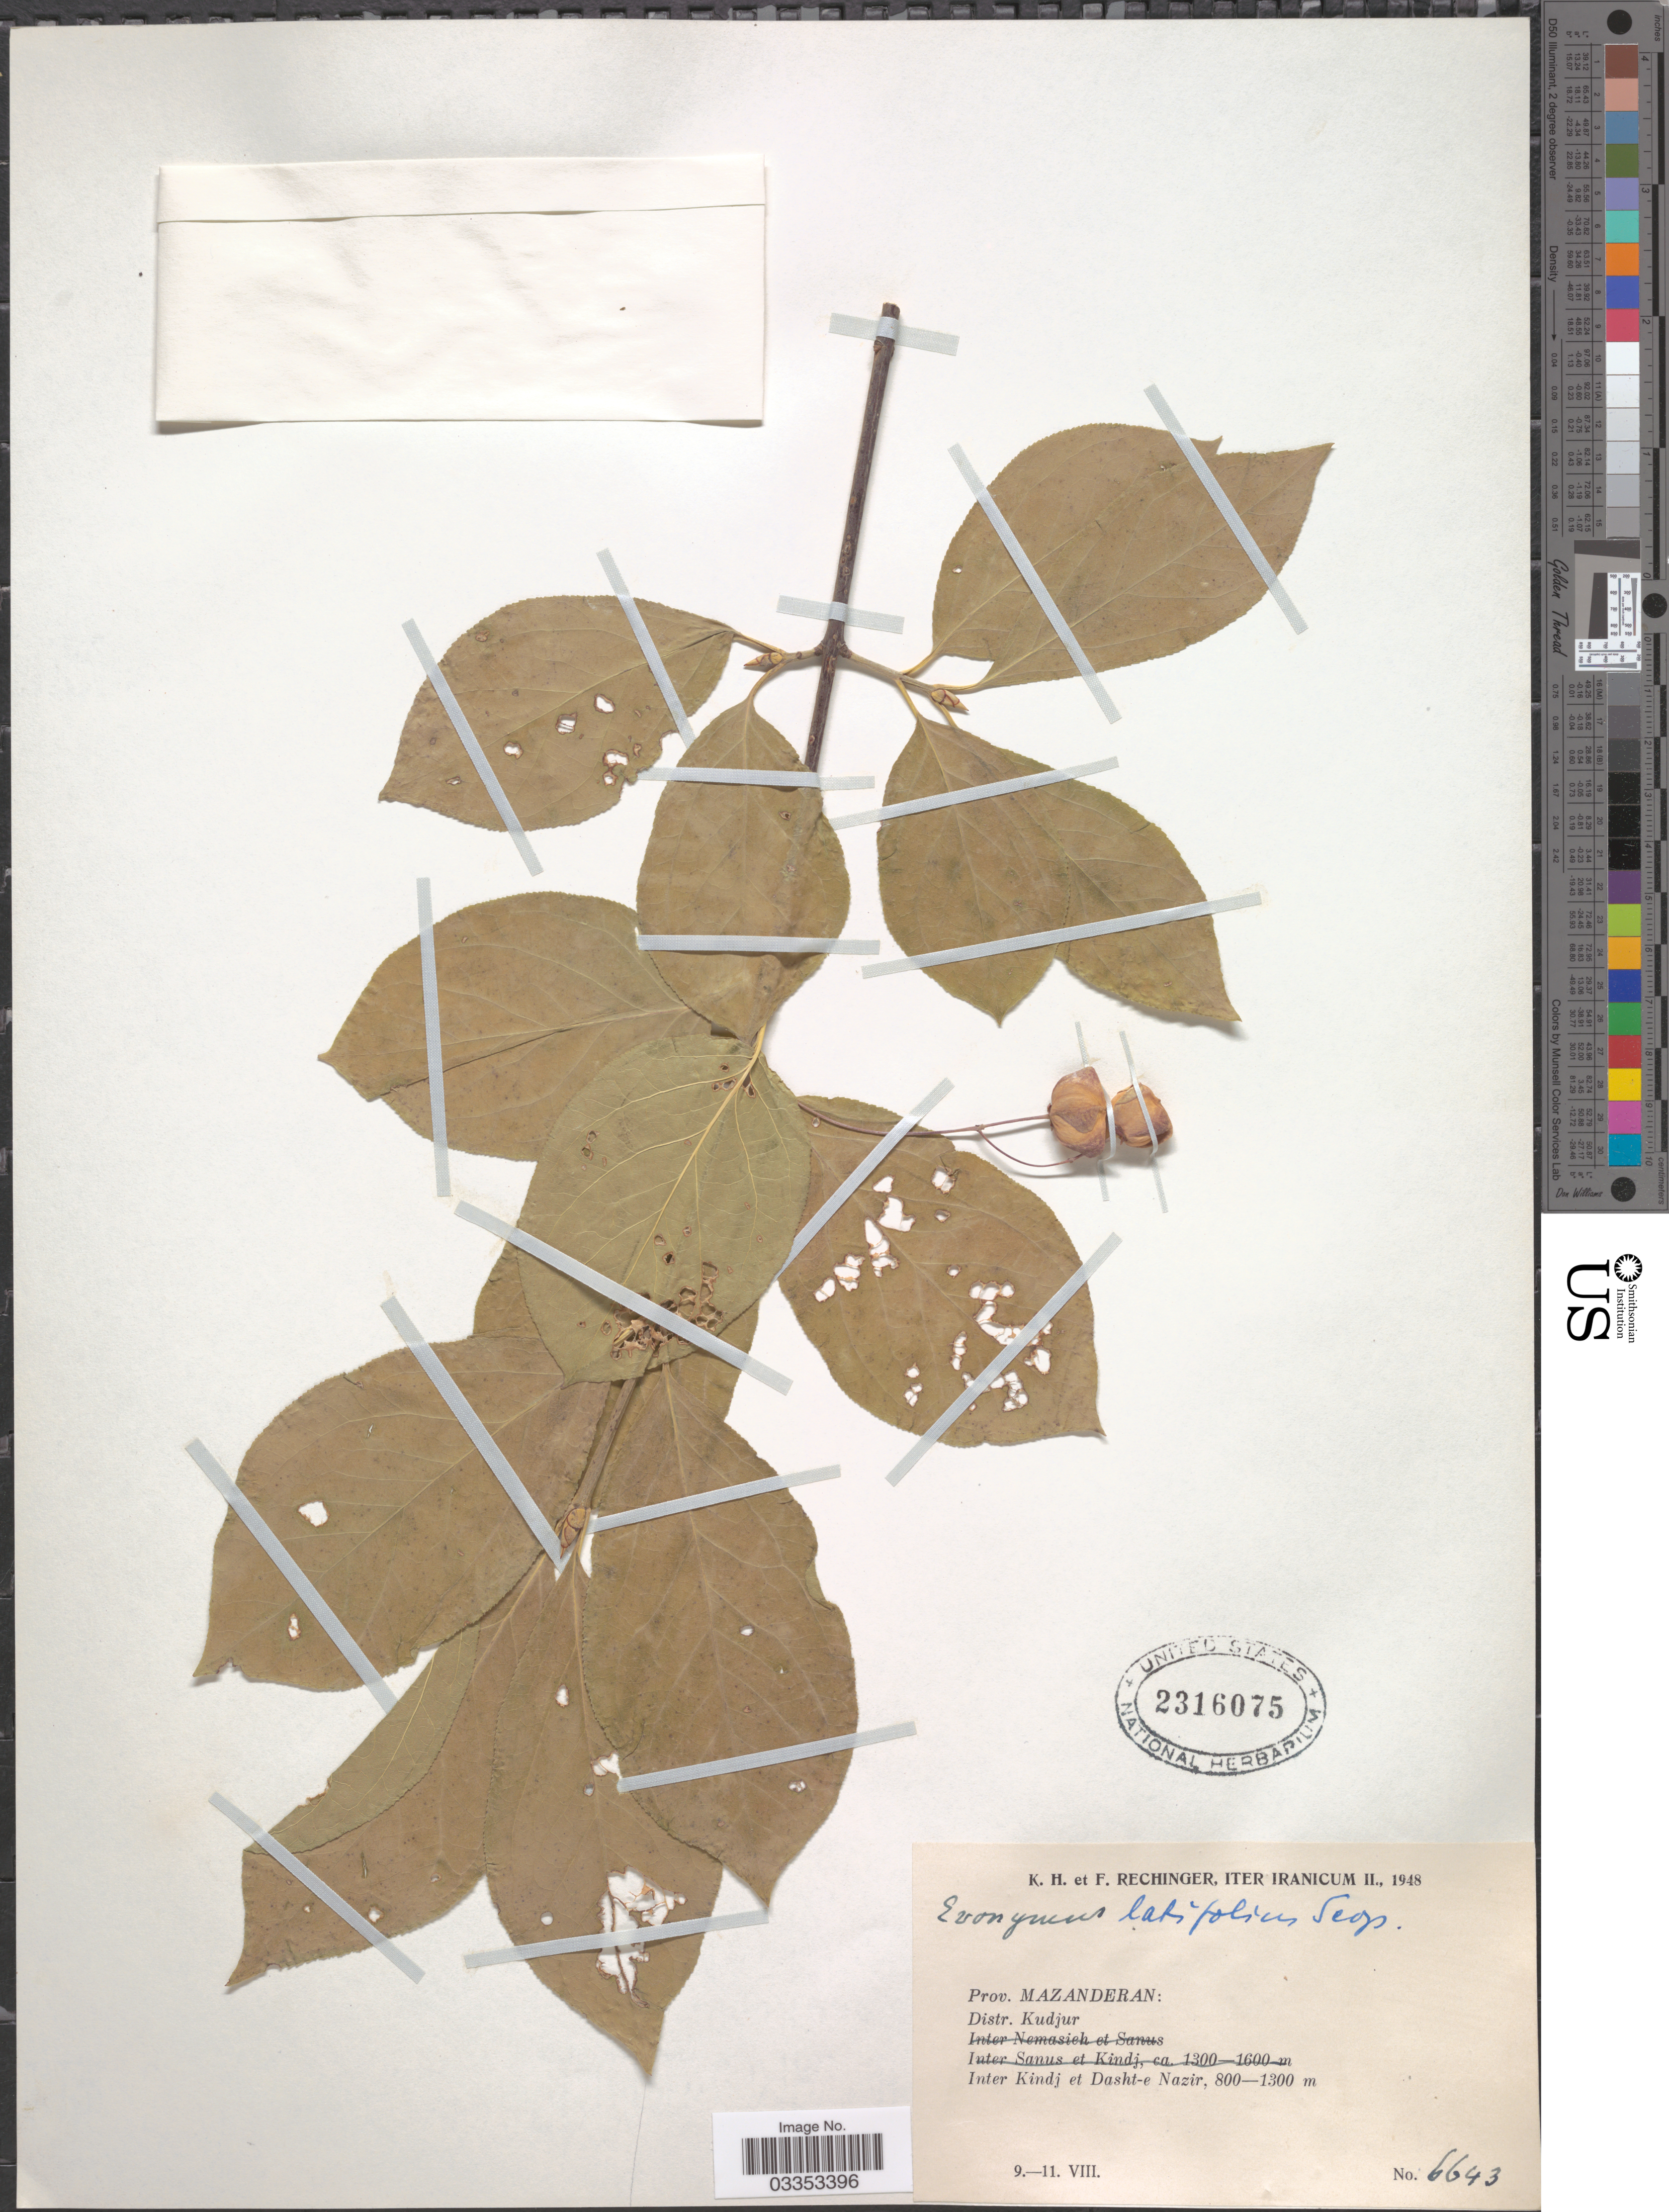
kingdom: Plantae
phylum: Tracheophyta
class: Magnoliopsida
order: Celastrales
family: Celastraceae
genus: Euonymus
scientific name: Euonymus latifolius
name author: (L.) Mill.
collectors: K. H. Rechinger & F. Rechinger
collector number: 6643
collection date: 1948-08-09/1948-08-11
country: Iran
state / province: Mazandaran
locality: Prov. Mazanderan: Distr. Kudjur. Inter Kindj et Dasht-e Nazir.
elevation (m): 800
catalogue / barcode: US 2316075